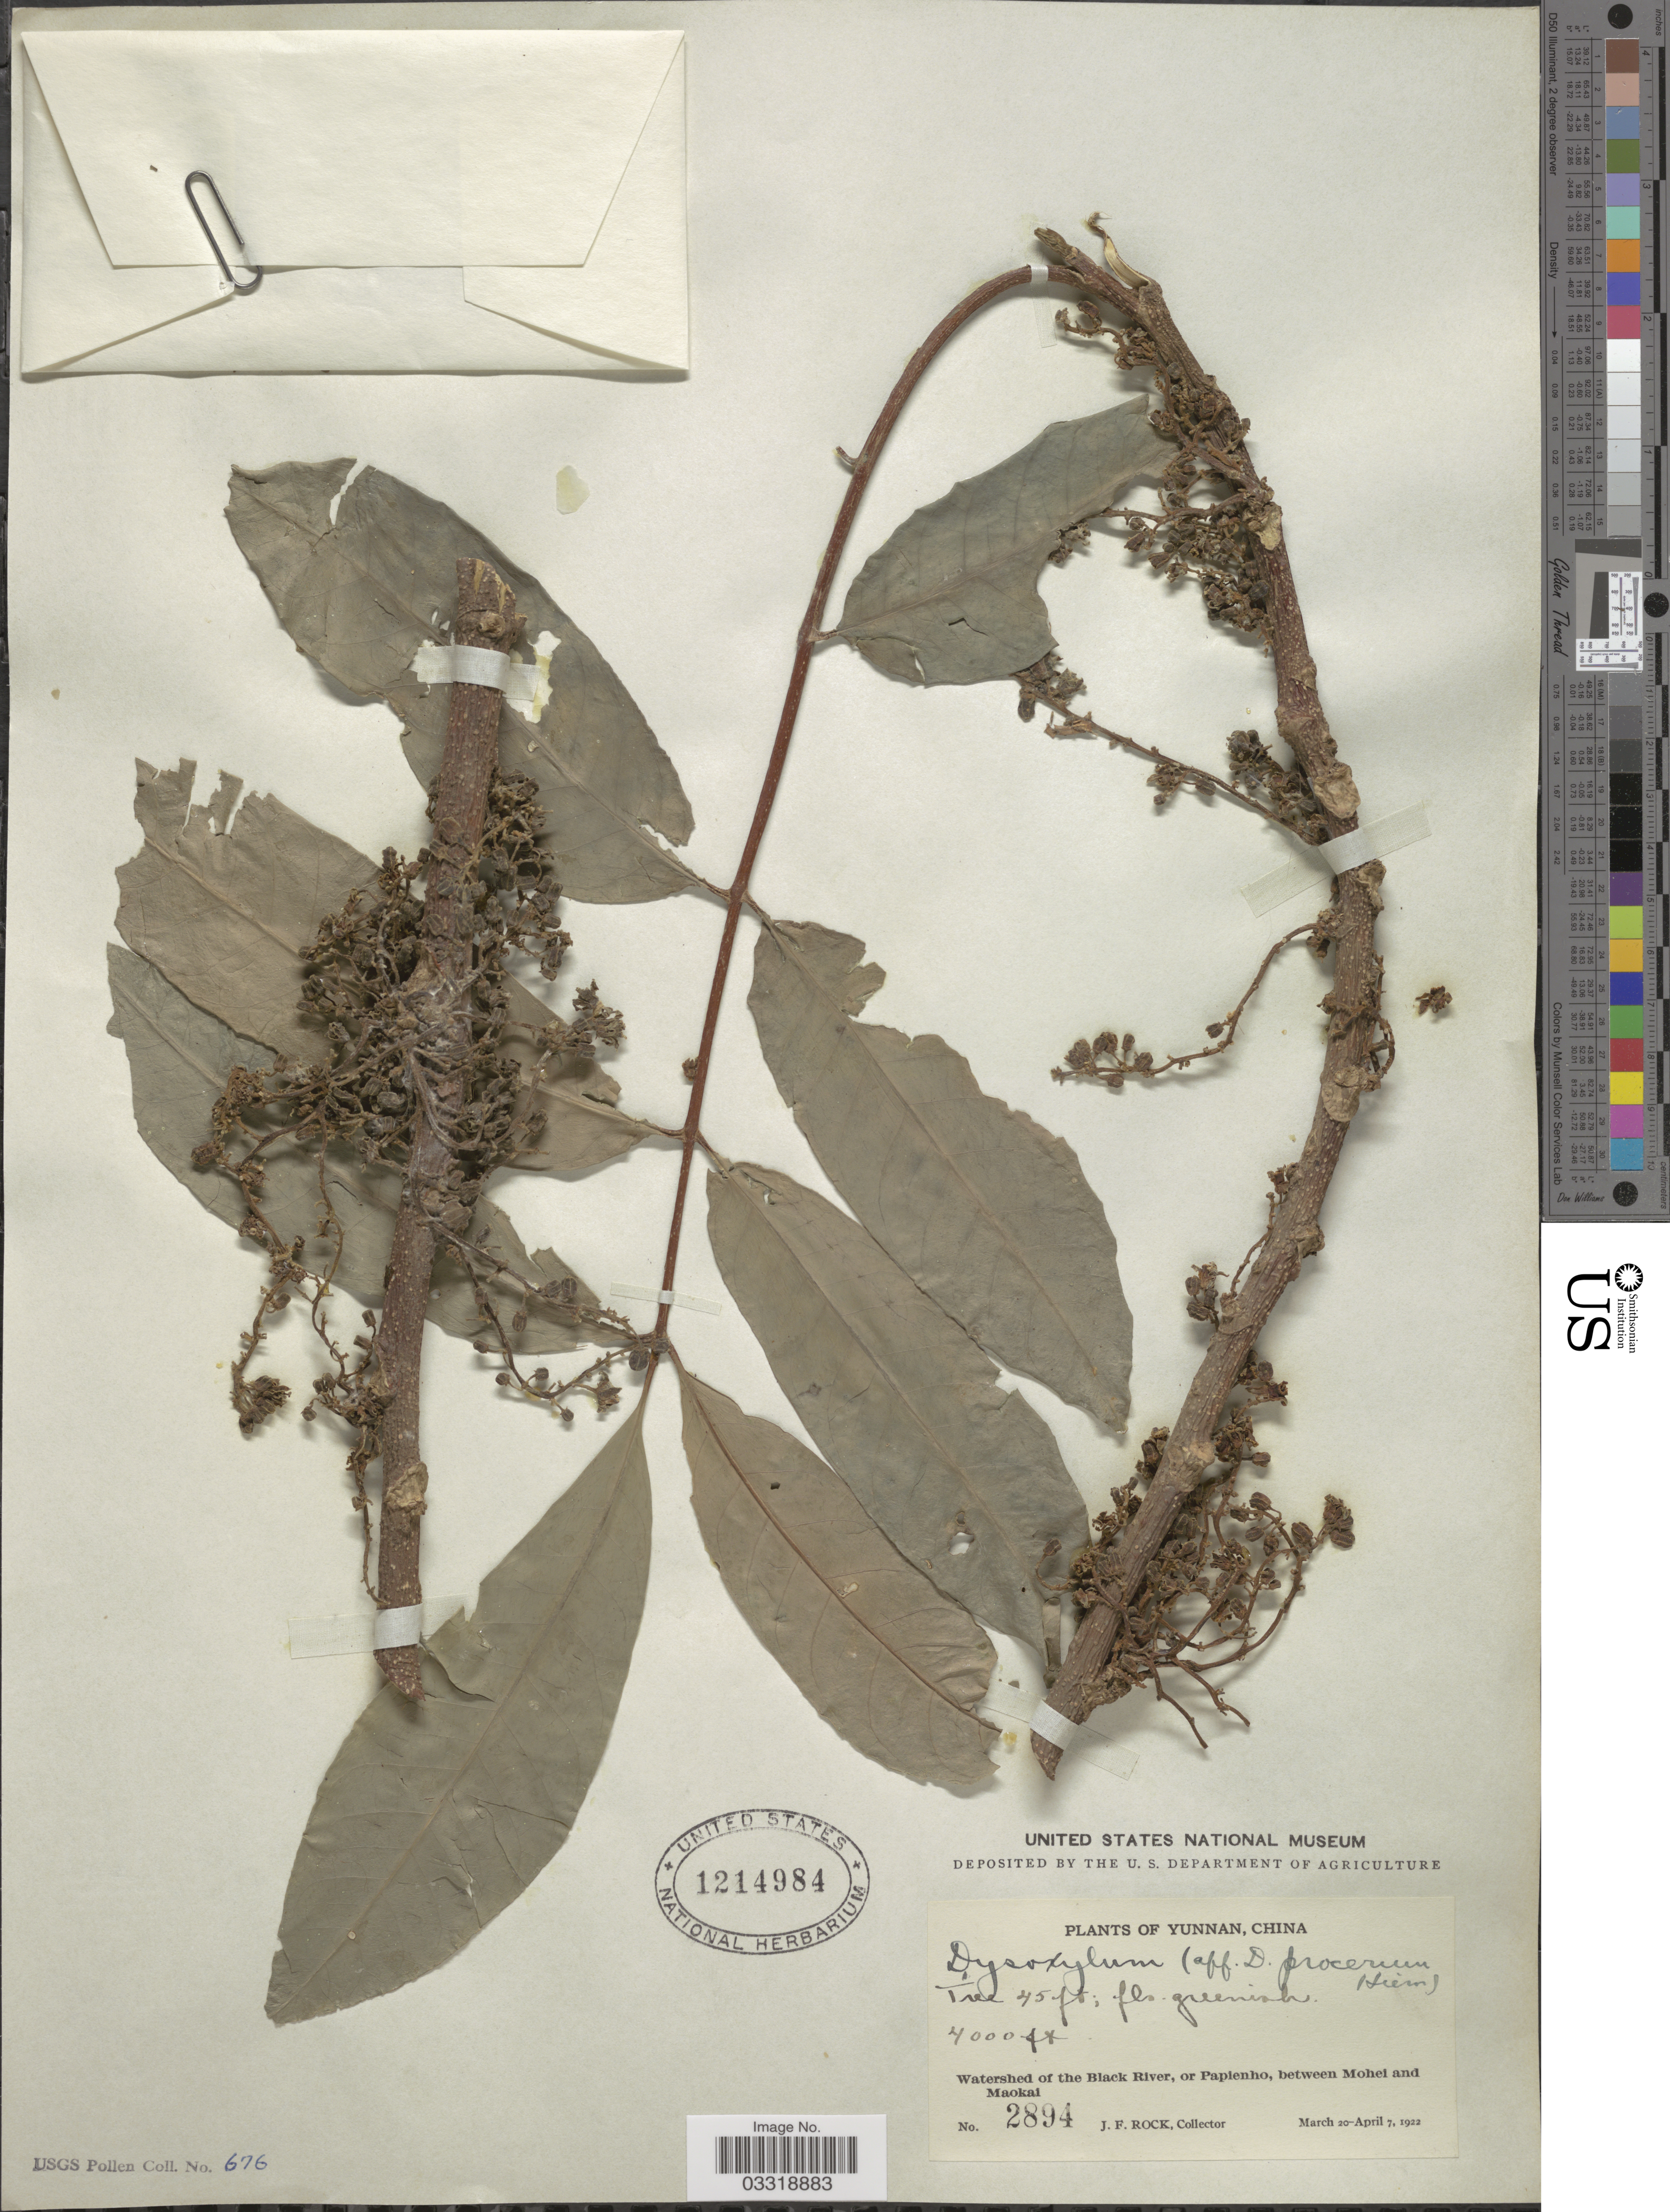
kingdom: Plantae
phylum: Tracheophyta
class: Magnoliopsida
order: Sapindales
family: Meliaceae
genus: Prasoxylon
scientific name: Prasoxylon sp.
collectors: J. Rock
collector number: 2894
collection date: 1922-03-20/1922-04-07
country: China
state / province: Yunnan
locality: Watershed of the Black River, or Papienho, between Mohei and Maokai.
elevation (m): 1219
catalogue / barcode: US 1214984